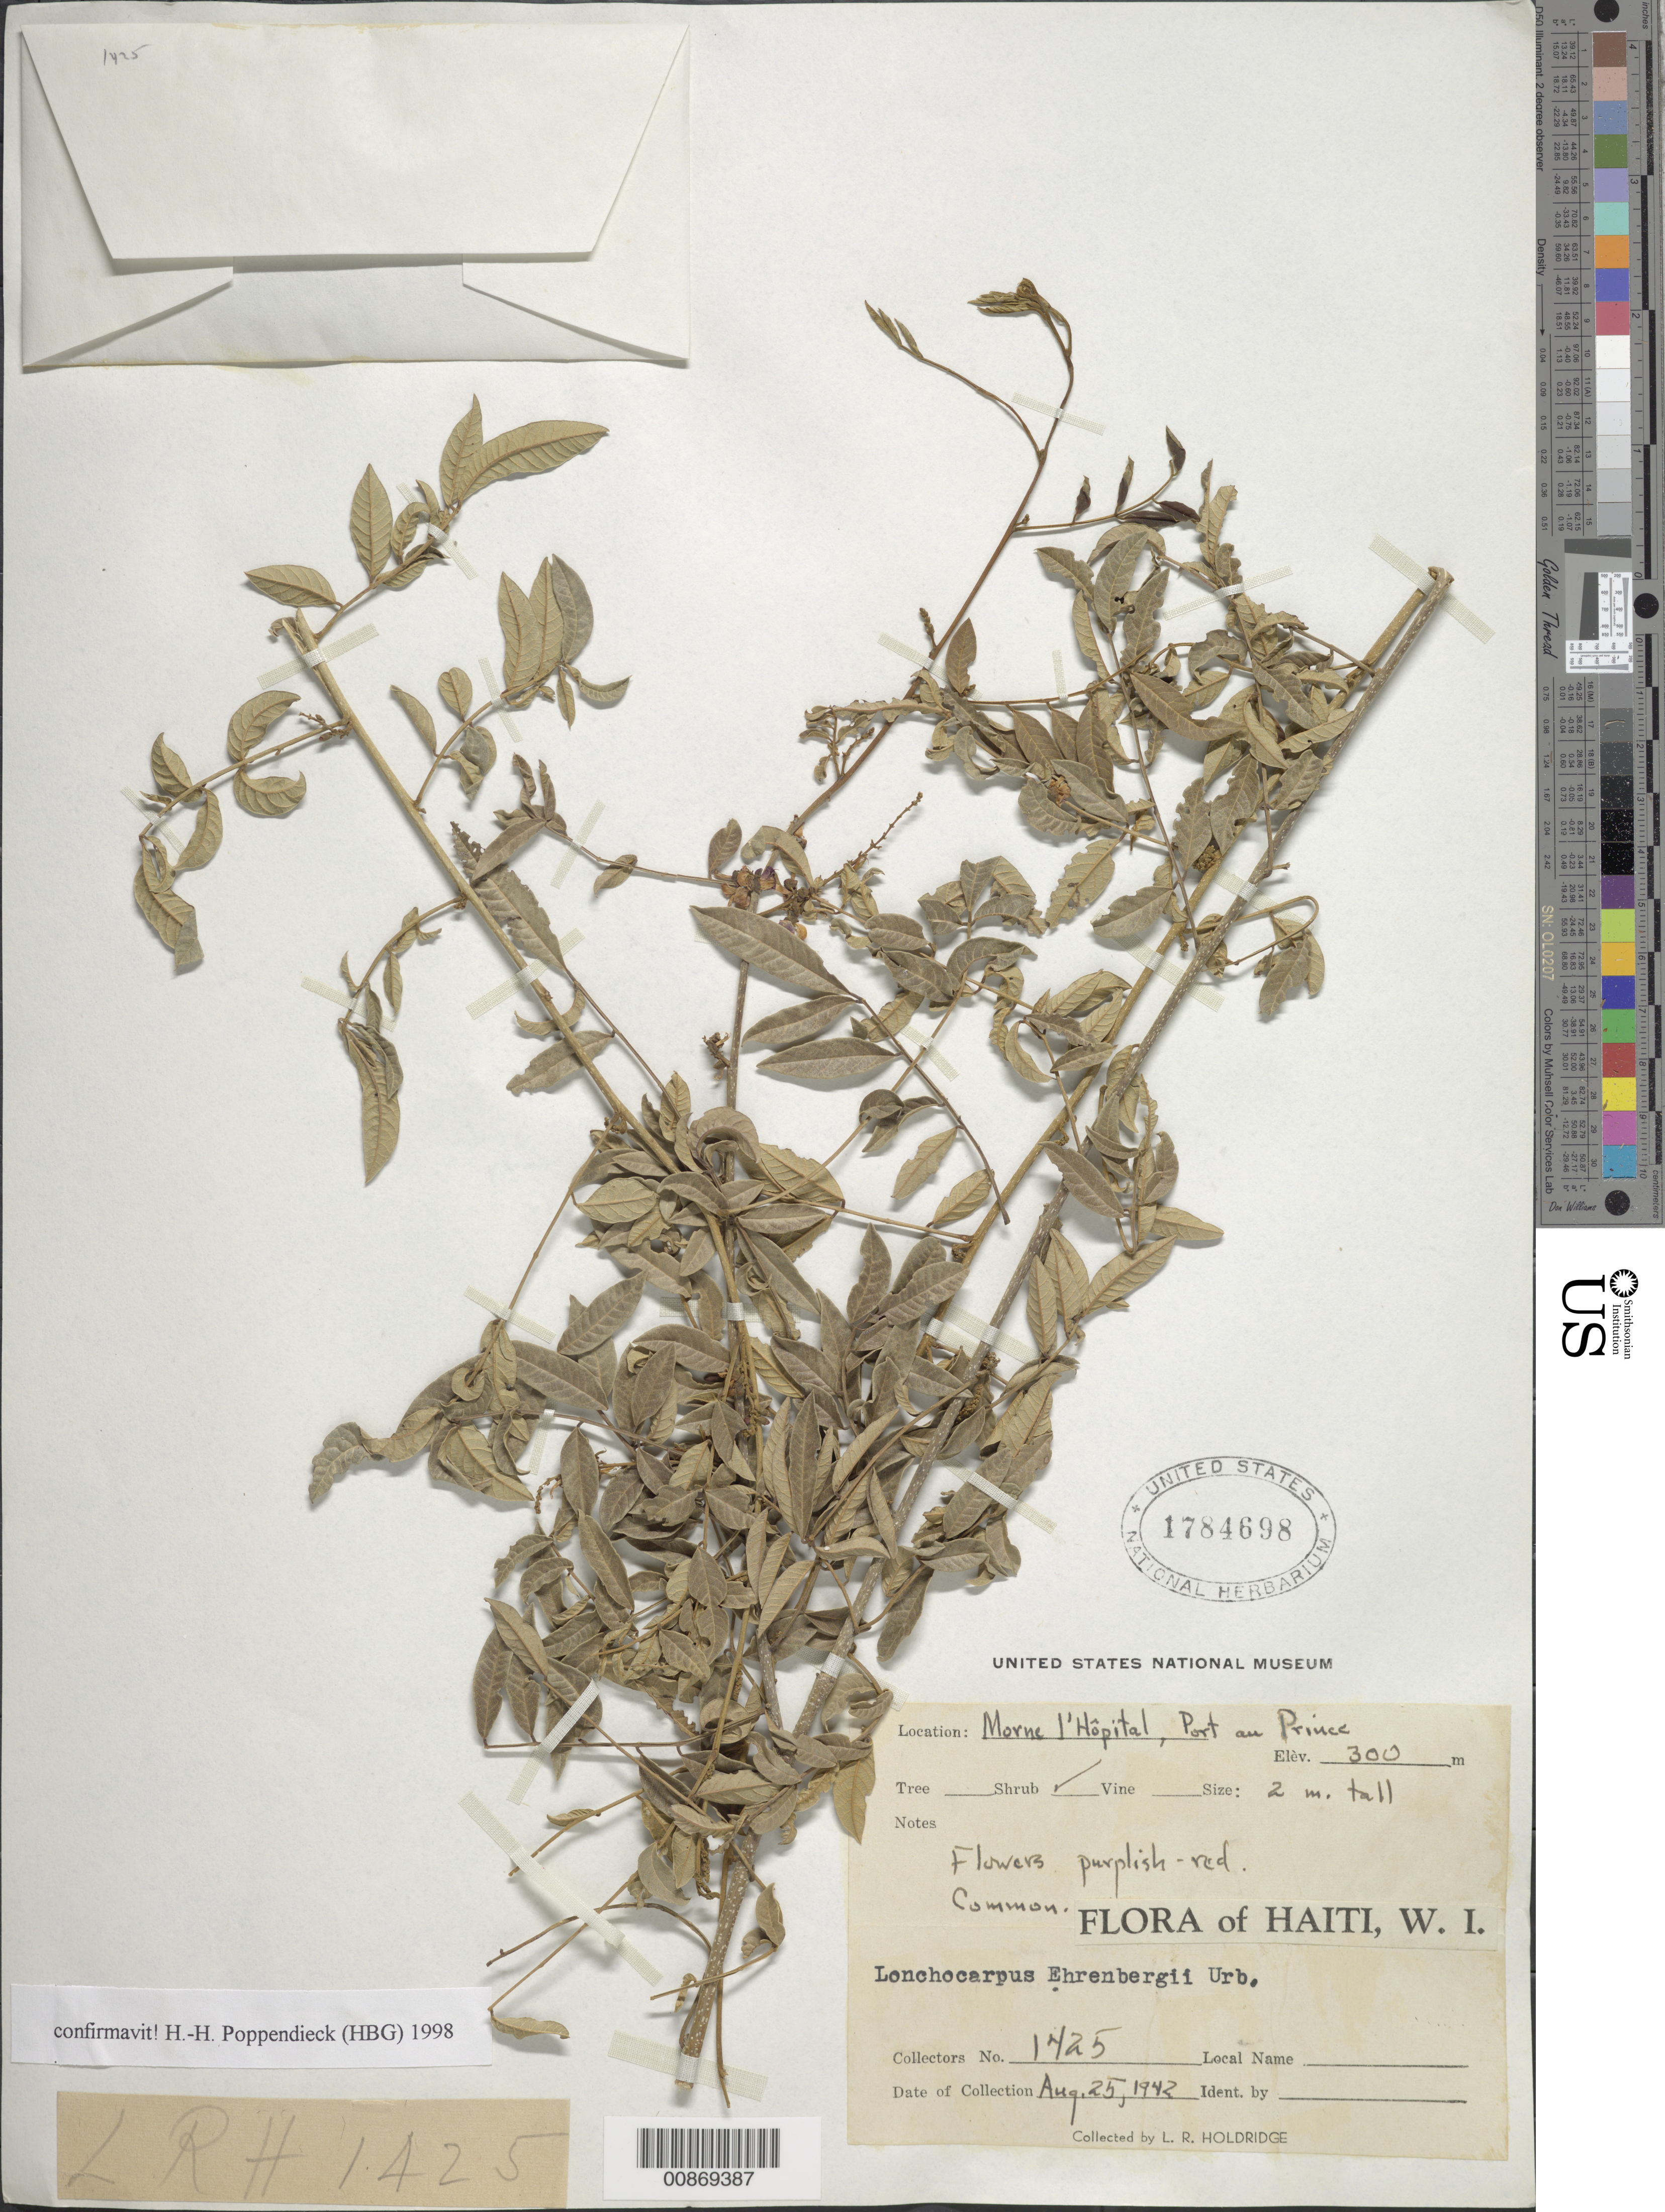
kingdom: Plantae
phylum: Tracheophyta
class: Magnoliopsida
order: Fabales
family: Fabaceae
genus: Lonchocarpus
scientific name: Lonchocarpus ehrenbergii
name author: Urb.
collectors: L. Holdridge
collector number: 1425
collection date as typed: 25 Aug 1942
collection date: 1942-08-25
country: Haiti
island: Hispaniola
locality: Morne de l'Hôpital, Port au Prince.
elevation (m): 300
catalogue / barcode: US 1784698